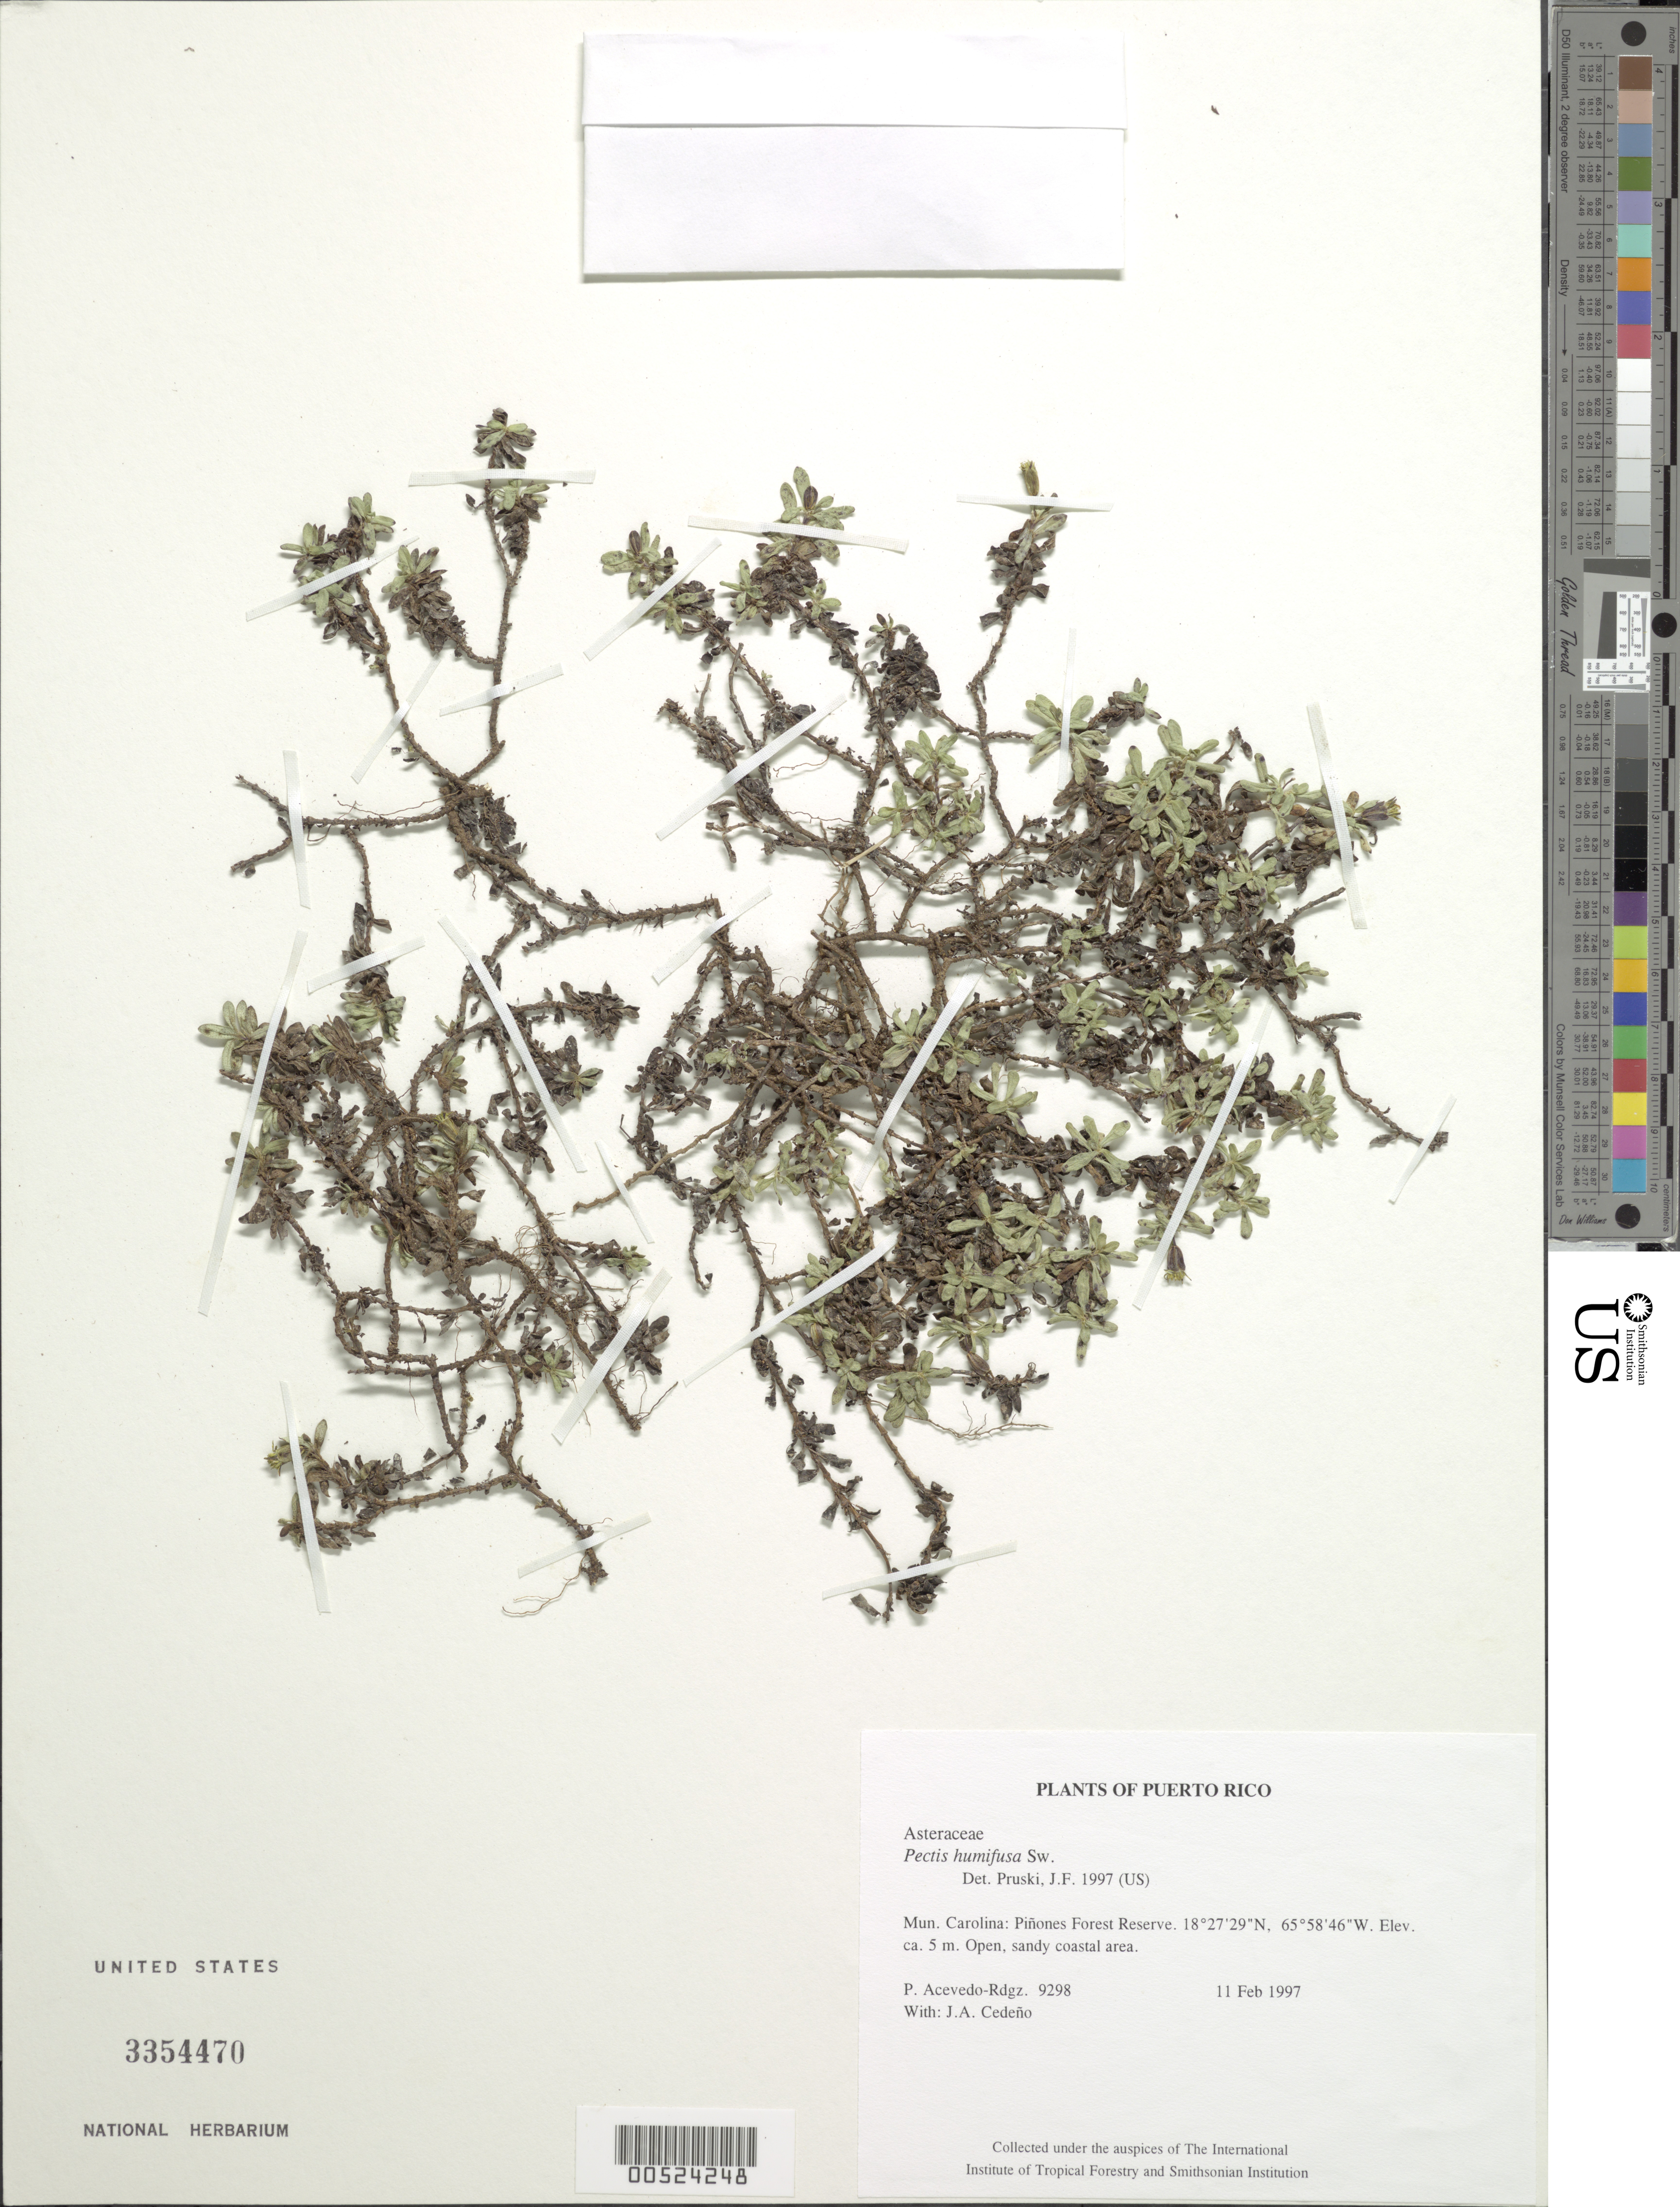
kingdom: Plantae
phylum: Tracheophyta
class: Magnoliopsida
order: Asterales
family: Asteraceae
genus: Pectis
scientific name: Pectis humifusa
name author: Sw.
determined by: Pruski, J. F.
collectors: P. Acevedo-Rodr. & J. A. Cedeño M.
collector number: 9298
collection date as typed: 11 Feb 1997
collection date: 1997-02-11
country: Puerto Rico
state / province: Carolina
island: Puerto Rico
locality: Carolina; Piñones Forest Reserve.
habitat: Open, sandy coastal area.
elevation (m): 5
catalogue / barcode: US 3354470